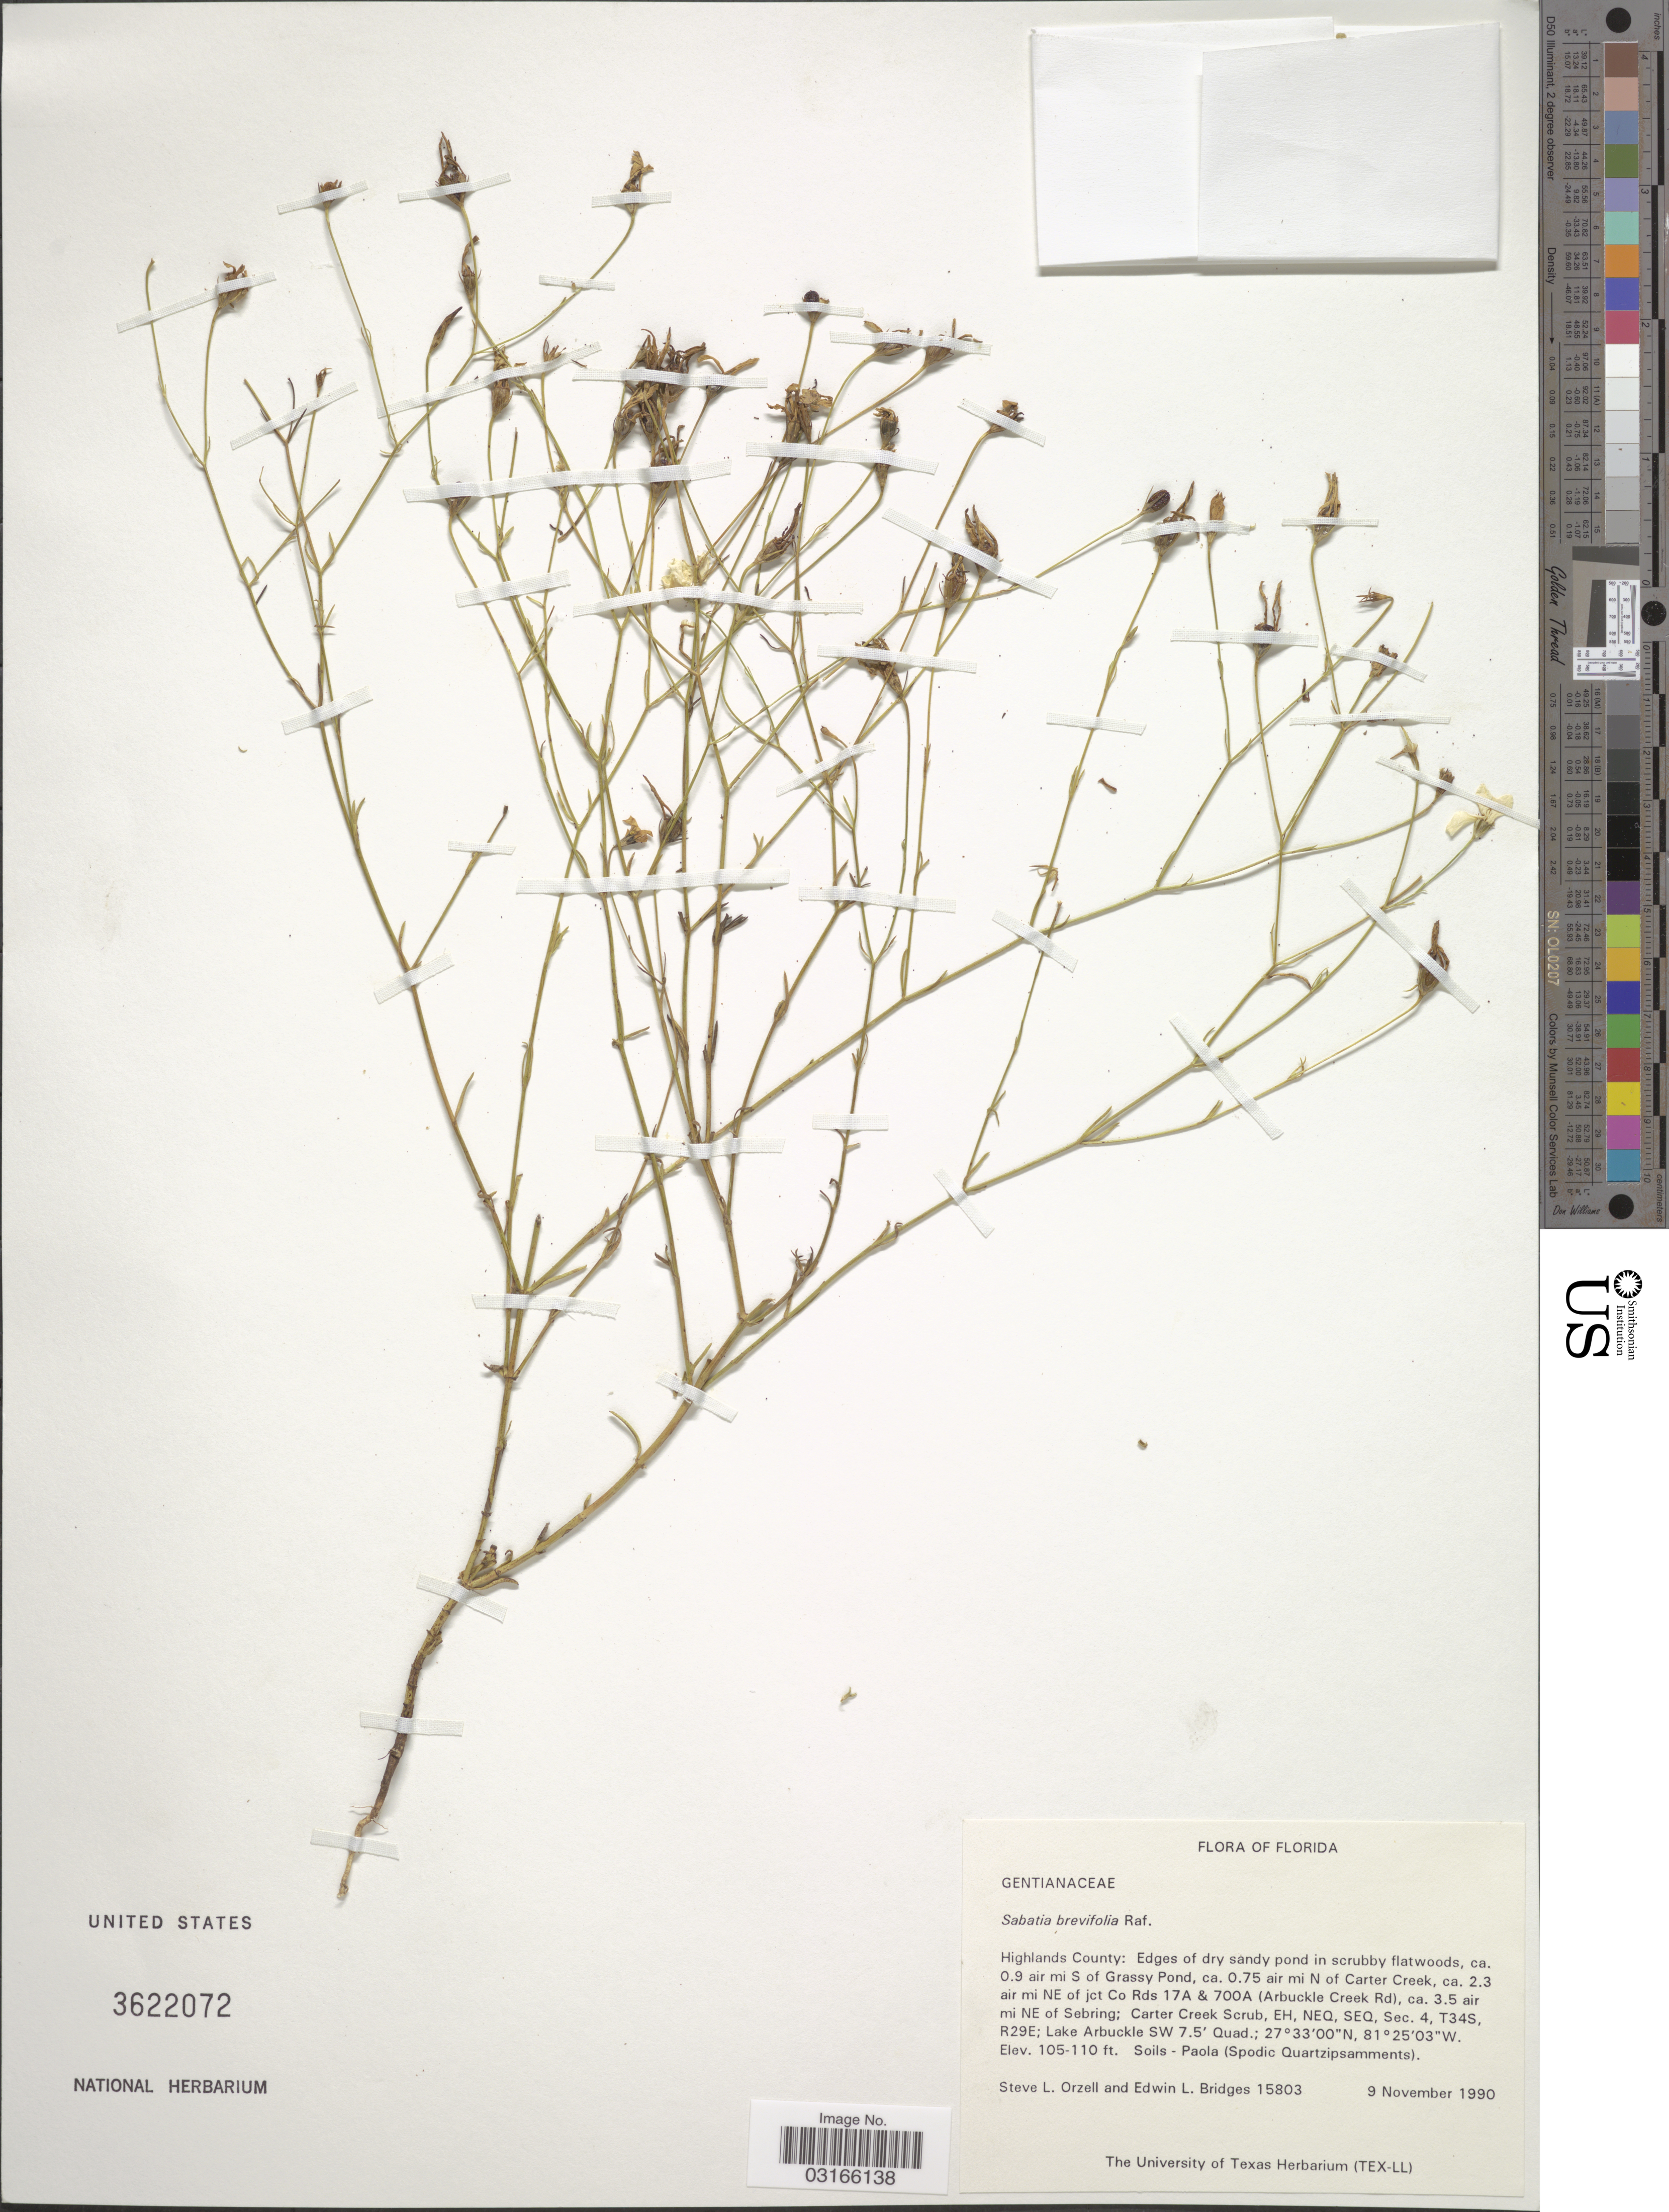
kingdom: Plantae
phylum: Tracheophyta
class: Magnoliopsida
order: Gentianales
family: Gentianaceae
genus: Sabatia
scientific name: Sabatia brevifolia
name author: Raf.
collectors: S. Orzell & E. Bridges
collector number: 15803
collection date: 1990-11-09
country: United States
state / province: Florida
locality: Highlands County: Edges of dry sandy pond in scrubby flatwoods, ca. 0.9 air mi S of Grassy Pond, ca. 0.75 air mi N of Carter Creek, ca. 2.3 air mi NE of jct Co Rds 17A & 700A (Arbuckle Creek Rd), ca. 3.5 air mi NE of Sebring; Carter Creek Scrub, EH, NEQ, SEQ, Sec. 4, T34S, R29E; Lake Arbuckle SW 7.5' Quad.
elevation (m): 32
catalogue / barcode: US 3622072